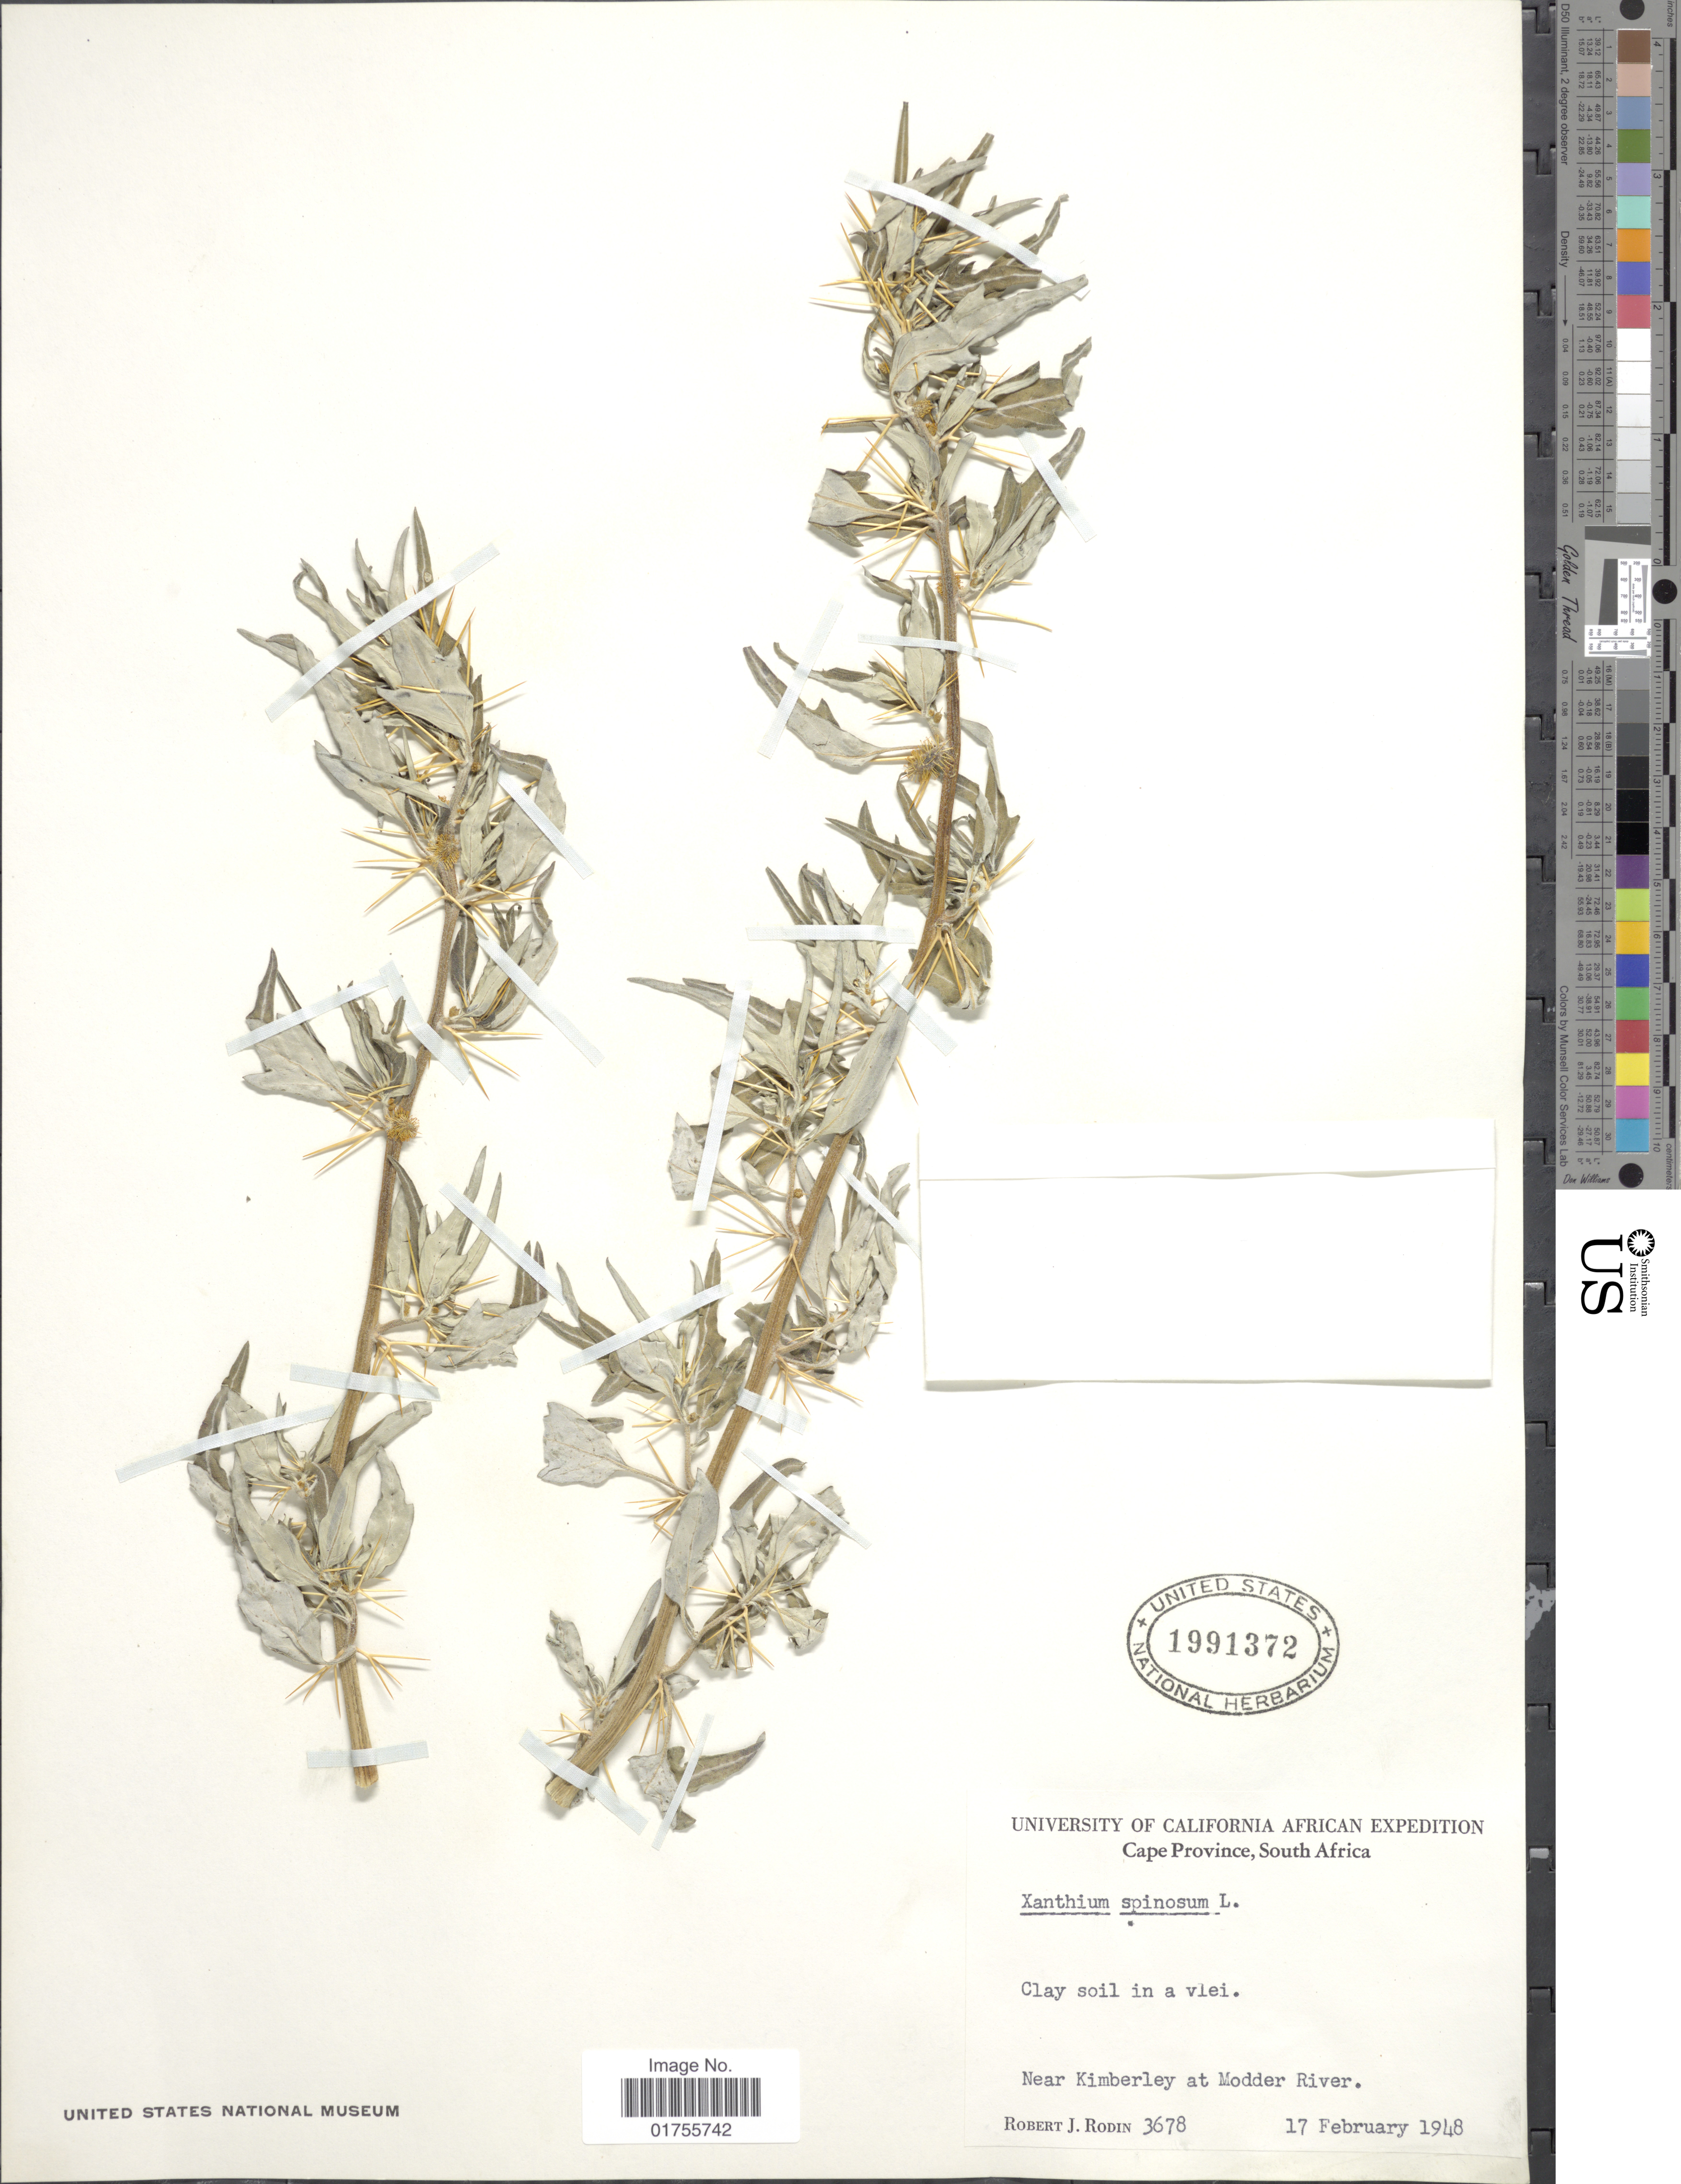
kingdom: Plantae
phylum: Tracheophyta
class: Magnoliopsida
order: Asterales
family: Asteraceae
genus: Xanthium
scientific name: Xanthium spinosum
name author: L.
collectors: R. J. Rodin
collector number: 3678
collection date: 1948-02-17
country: South Africa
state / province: Northern Cape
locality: Clay soil in a vlei, Near Kimberley at Modder River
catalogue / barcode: US 1991372